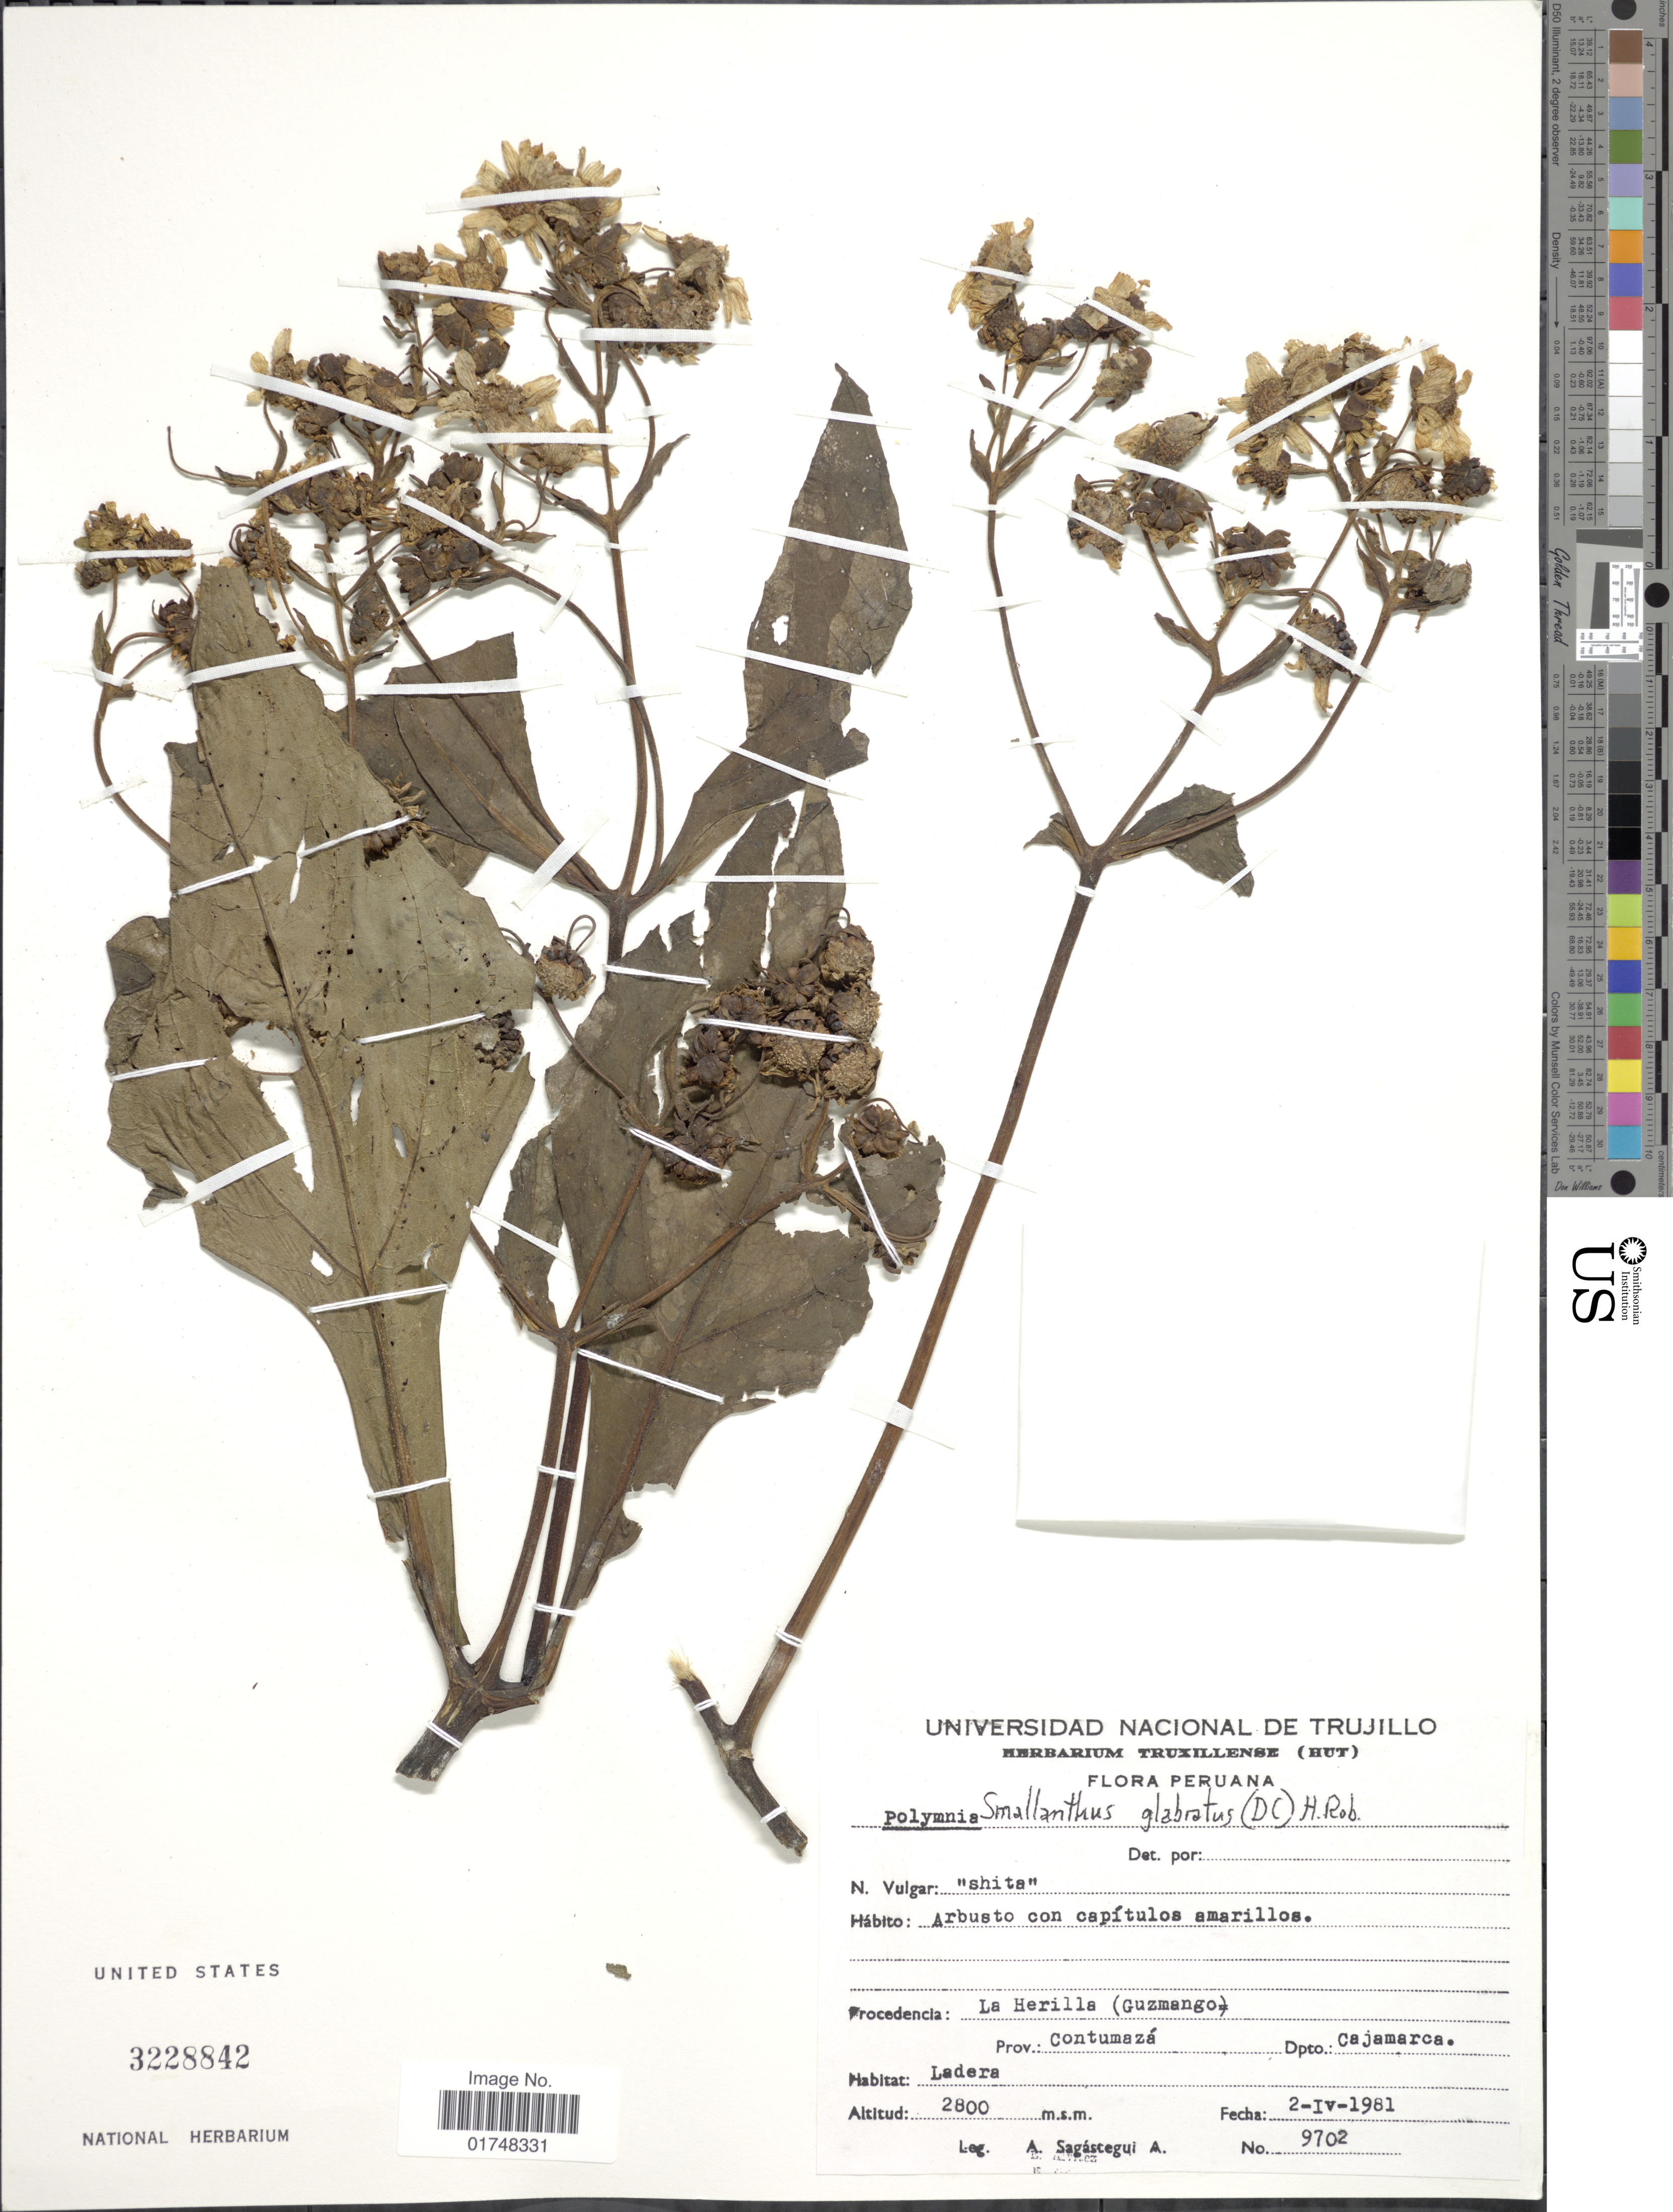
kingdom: Plantae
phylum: Tracheophyta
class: Magnoliopsida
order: Asterales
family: Asteraceae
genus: Smallanthus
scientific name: Smallanthus glabratus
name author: (DC.) H. Rob.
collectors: A. Sagástegui A., E. Alvarez & Collector illegible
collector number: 9702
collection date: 1981-04-02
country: Peru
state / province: Cajamarca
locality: La Herilla (Guzmango), Prov. Contumaza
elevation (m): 2800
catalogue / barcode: US 3228842